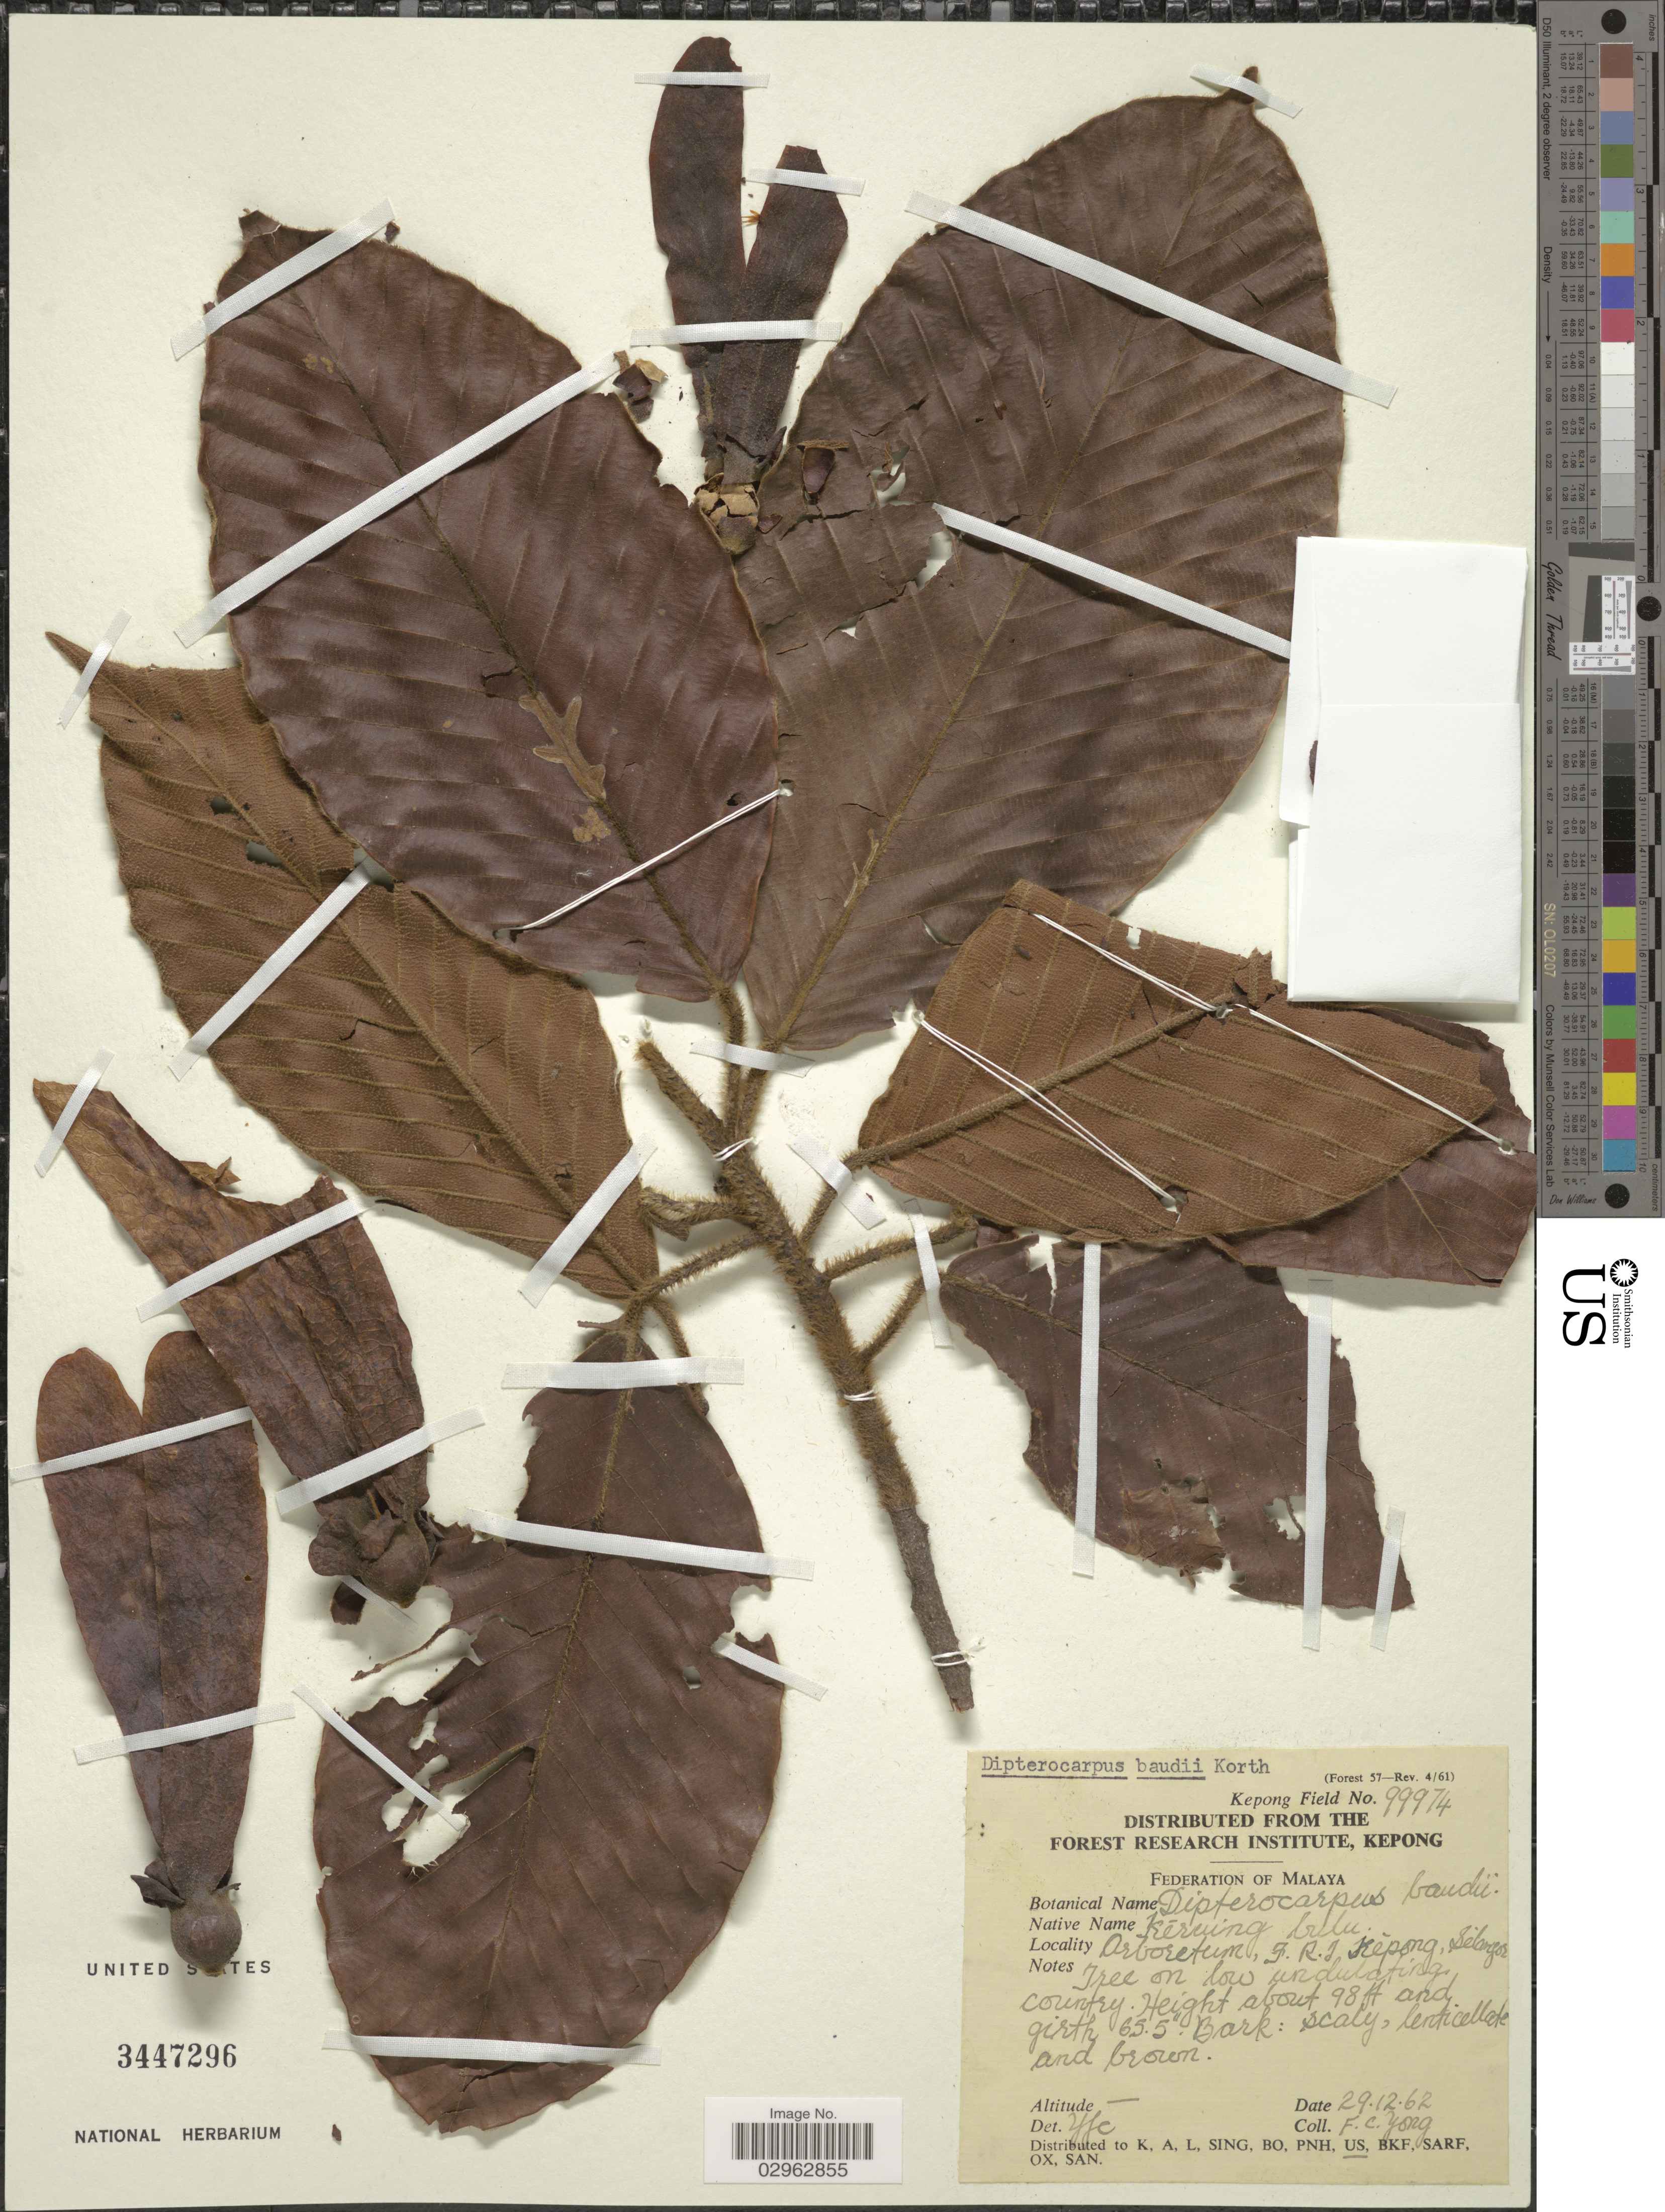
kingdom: Plantae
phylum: Tracheophyta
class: Magnoliopsida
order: Malvales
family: Dipterocarpaceae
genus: Dipterocarpus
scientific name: Dipterocarpus baudii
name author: Korth.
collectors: F. Yong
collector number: Kepong Field 99974 ?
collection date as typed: Transcribed d/m/y: 29/12/62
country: Malaysia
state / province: Selangor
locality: Federation of Malaya. Arboretum, F.R.I. Kèpong.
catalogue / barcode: US 3447296